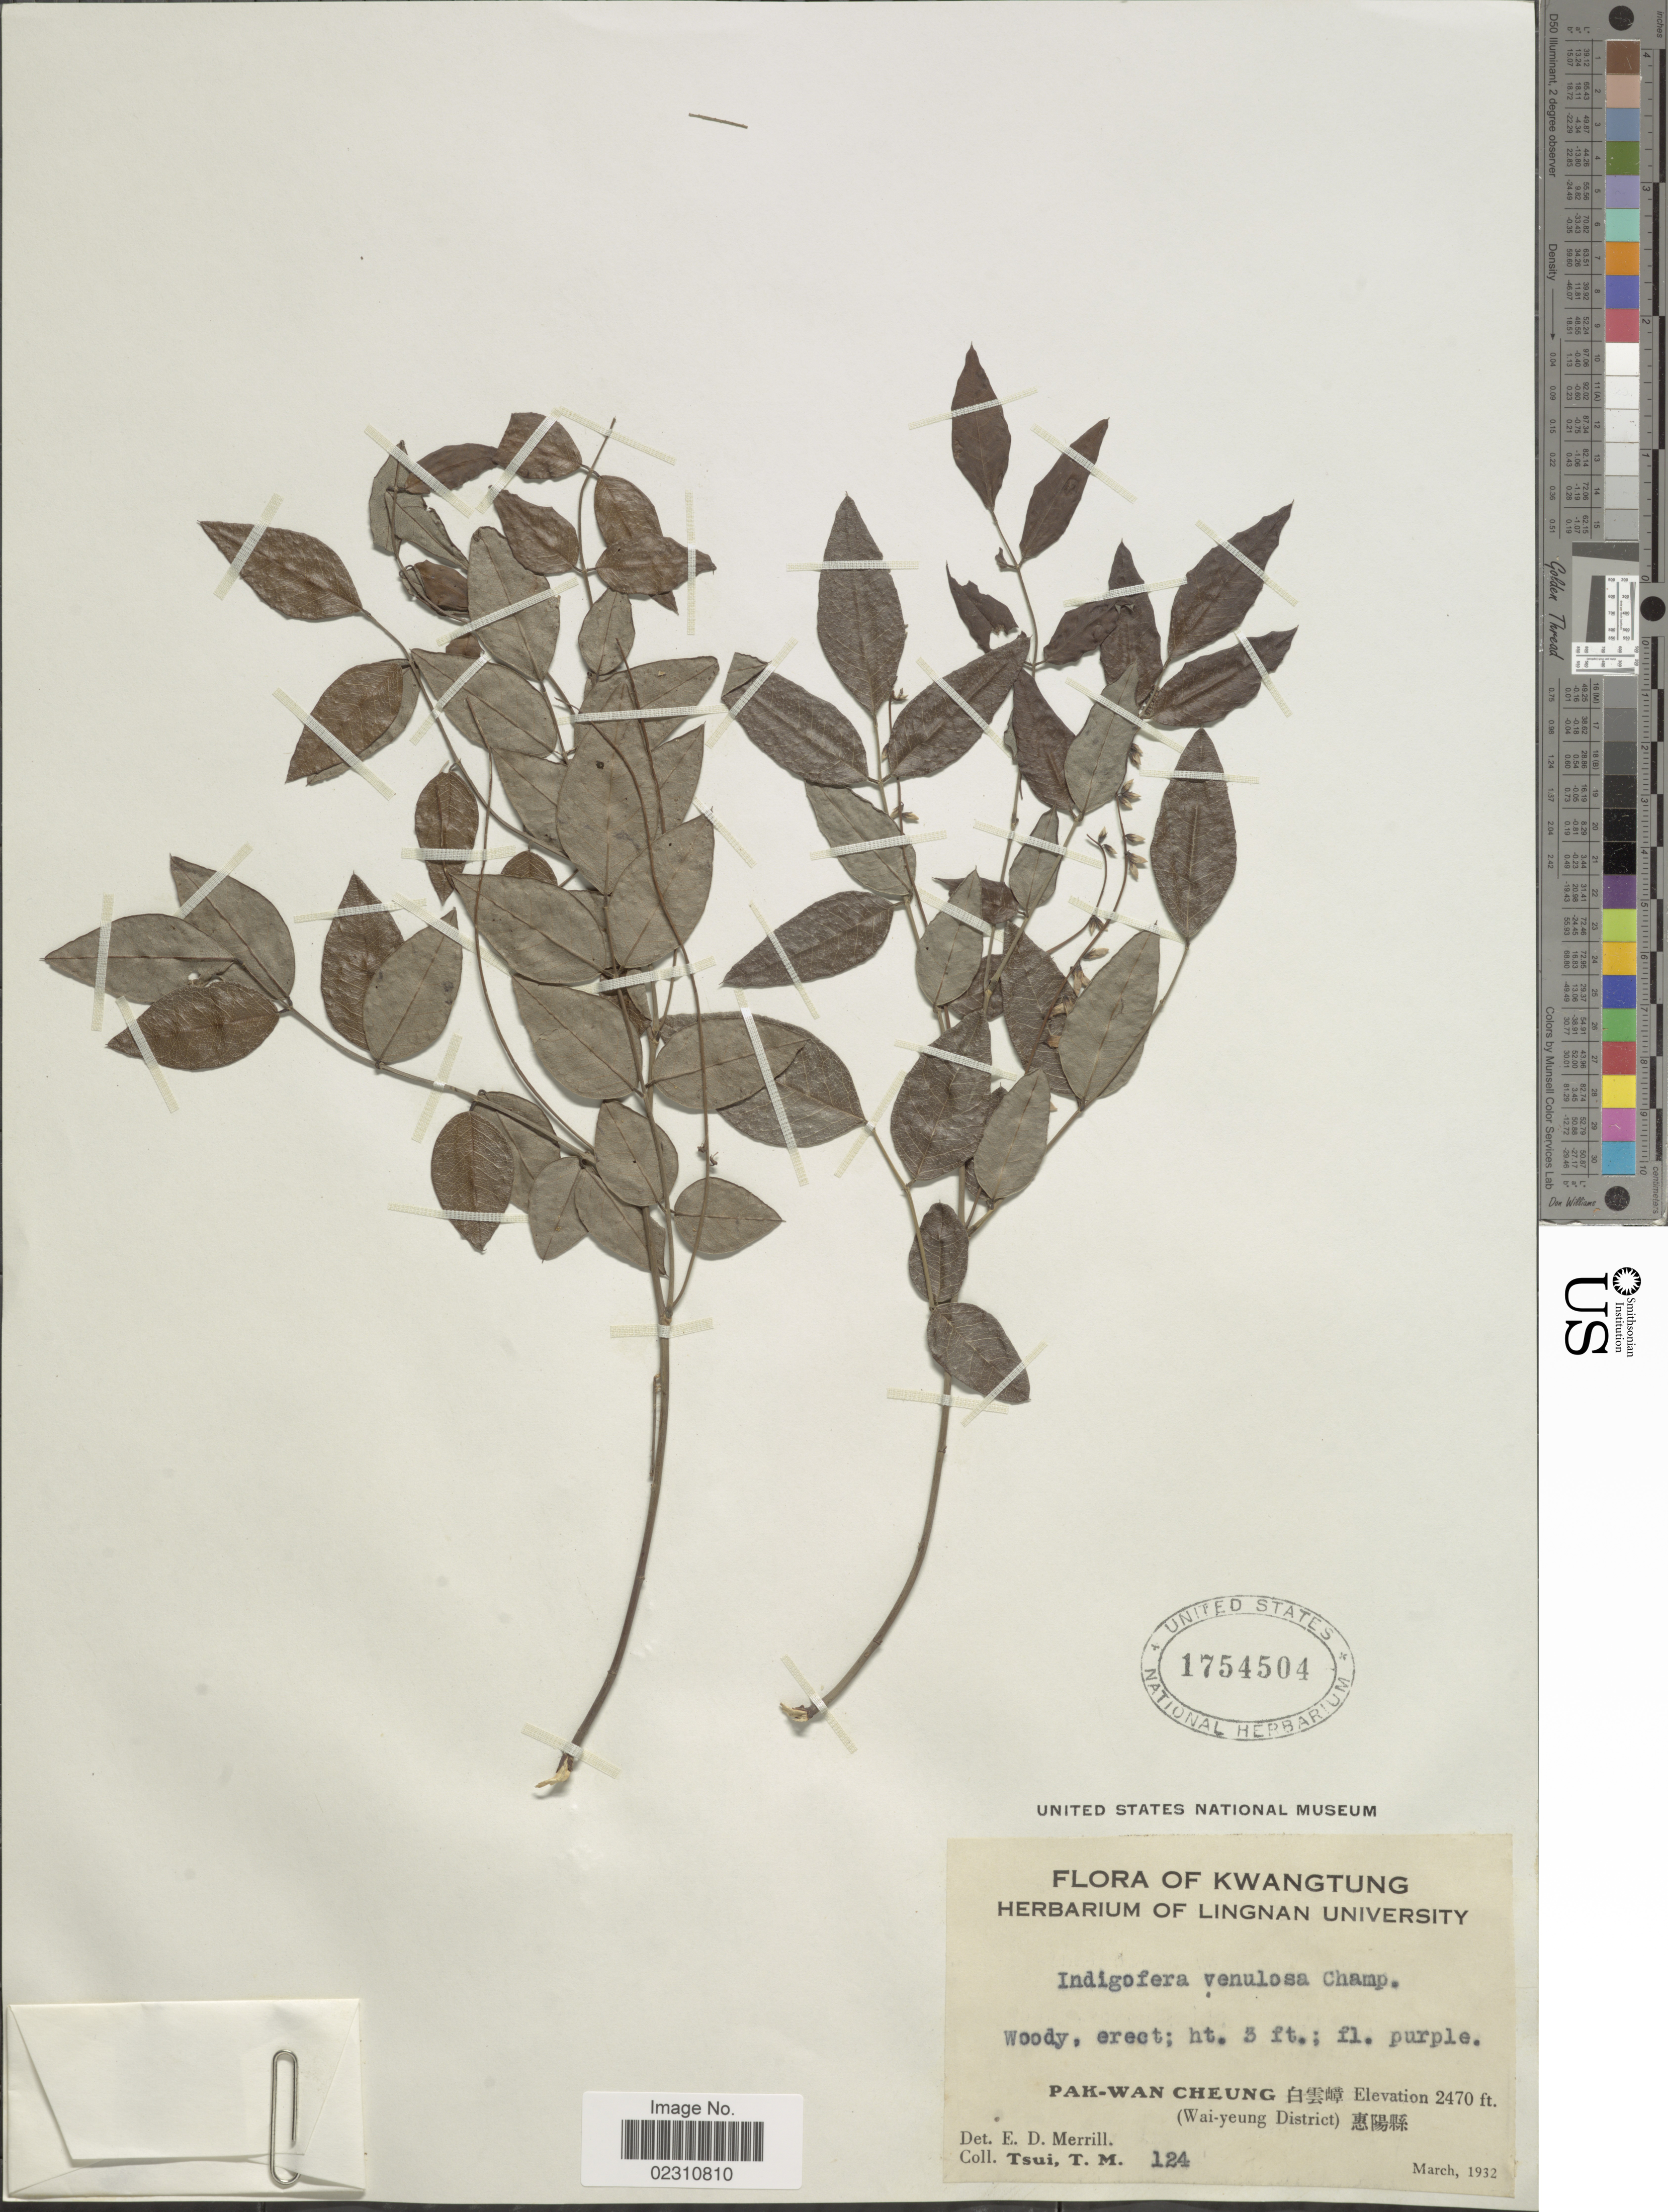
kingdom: Plantae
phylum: Tracheophyta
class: Magnoliopsida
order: Fabales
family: Fabaceae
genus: Indigofera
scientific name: Indigofera decora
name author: Lindl.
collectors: T. Tsui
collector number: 124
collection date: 1932-03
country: China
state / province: Guangdong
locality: Kwatung,Pak-wan Cheung (Wai-yeung District.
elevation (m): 753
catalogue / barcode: US 1754504